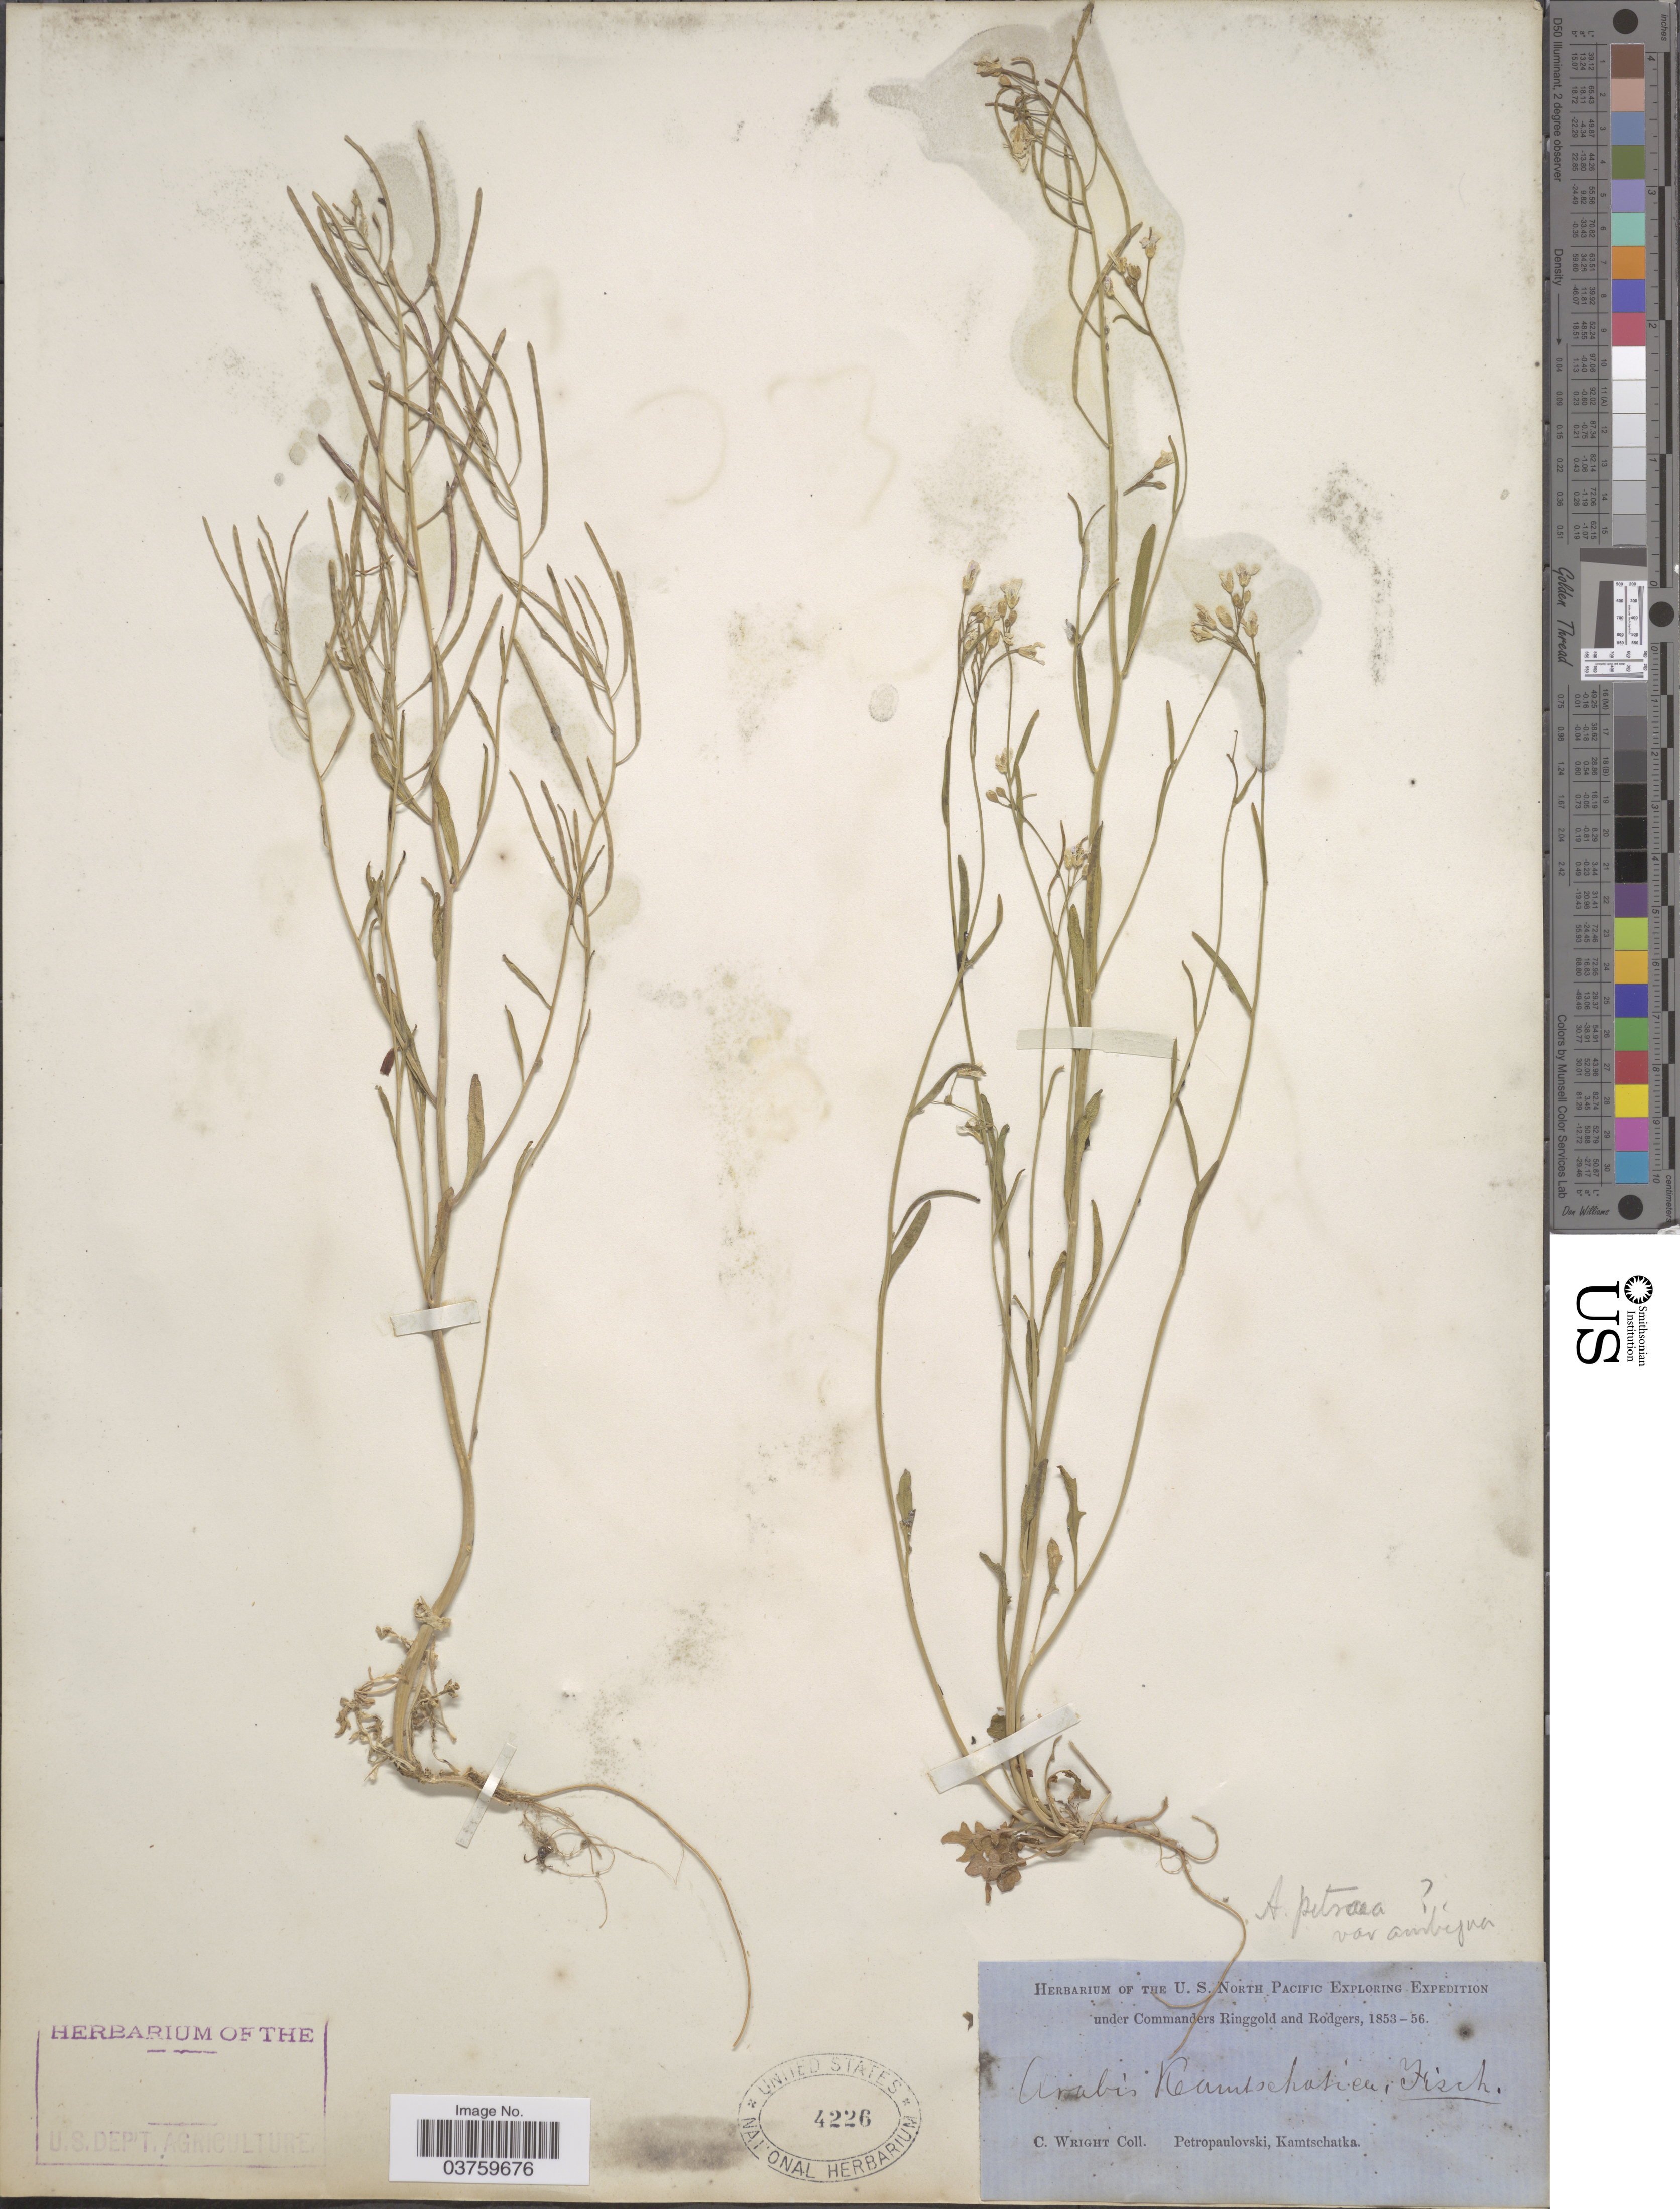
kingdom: Plantae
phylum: Tracheophyta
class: Magnoliopsida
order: Brassicales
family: Brassicaceae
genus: Arabis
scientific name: Arabis petraea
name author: (L.) Lam.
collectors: C. Wright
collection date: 1853/1856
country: Russian Federation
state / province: Kamchatka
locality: Petropaulovski, Kamtschatka.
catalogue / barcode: US 4226